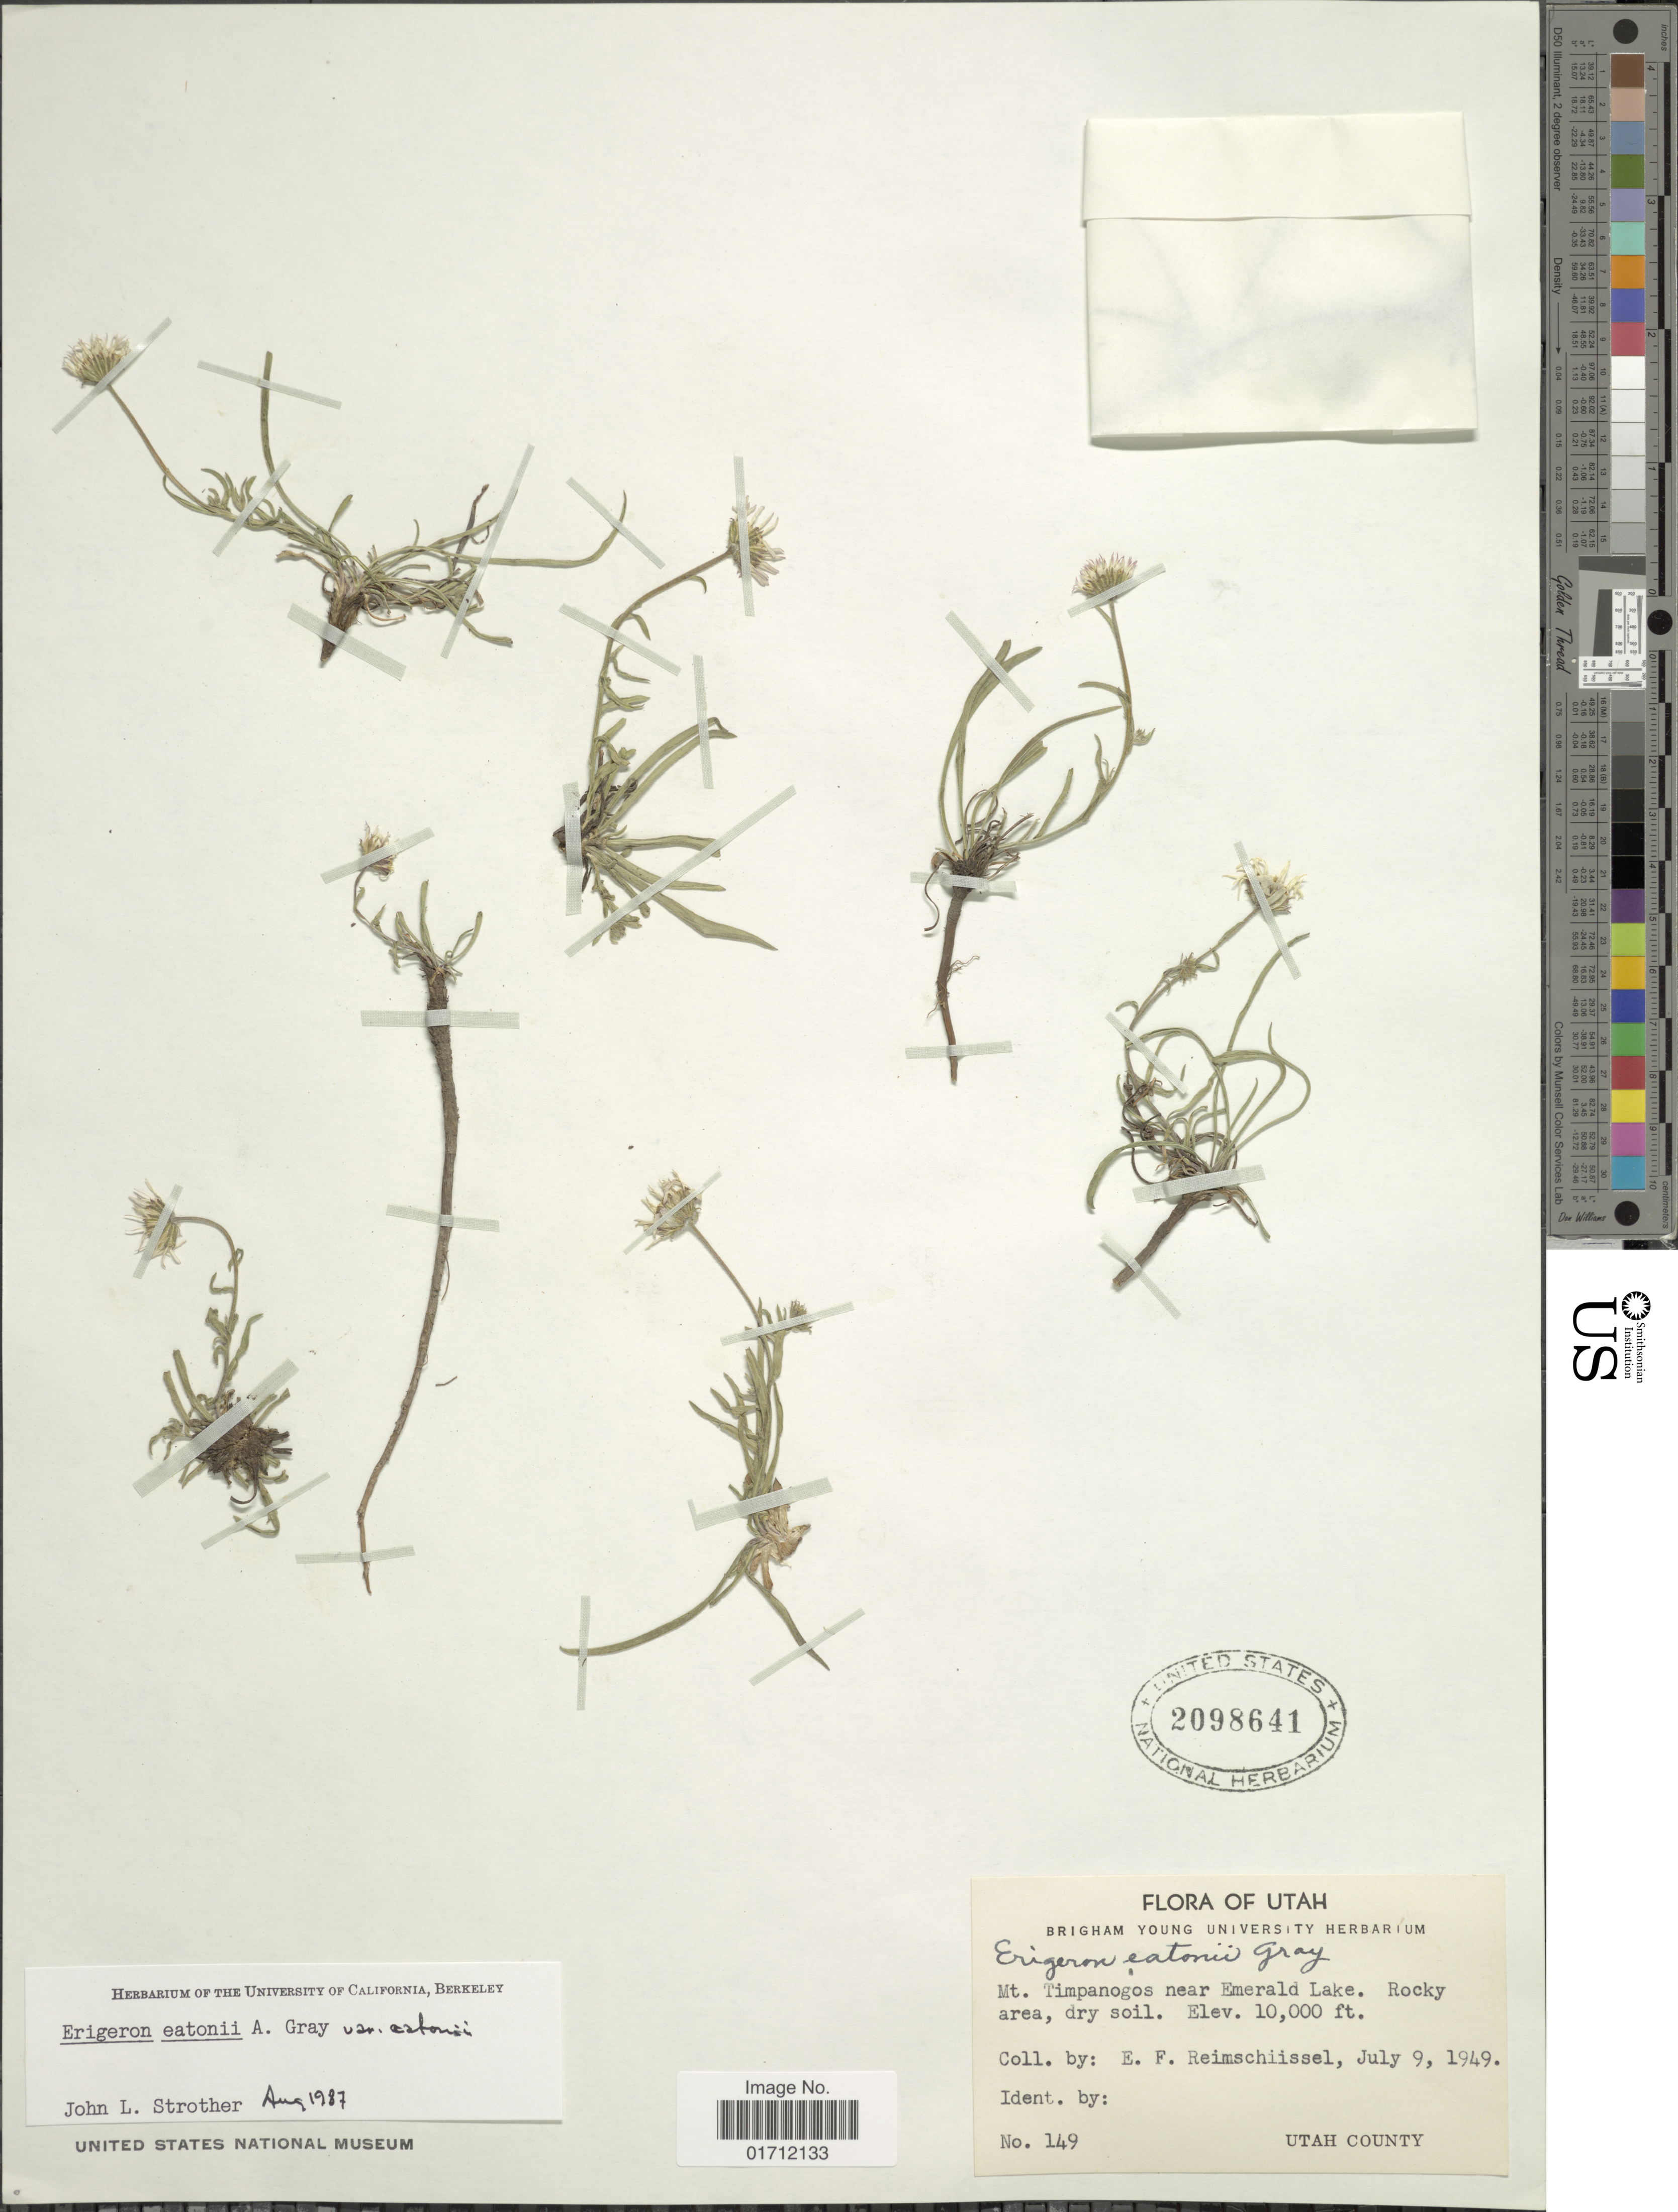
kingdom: Plantae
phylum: Tracheophyta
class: Magnoliopsida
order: Asterales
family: Asteraceae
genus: Erigeron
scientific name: Erigeron eatonii var. eatonii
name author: A. Gray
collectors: E. Reimschiissel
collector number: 149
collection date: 1949-07-09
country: United States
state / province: Utah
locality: Utah County, Mt. Timpanogos, near Emerland Lake.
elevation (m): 3048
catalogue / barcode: US 2098641